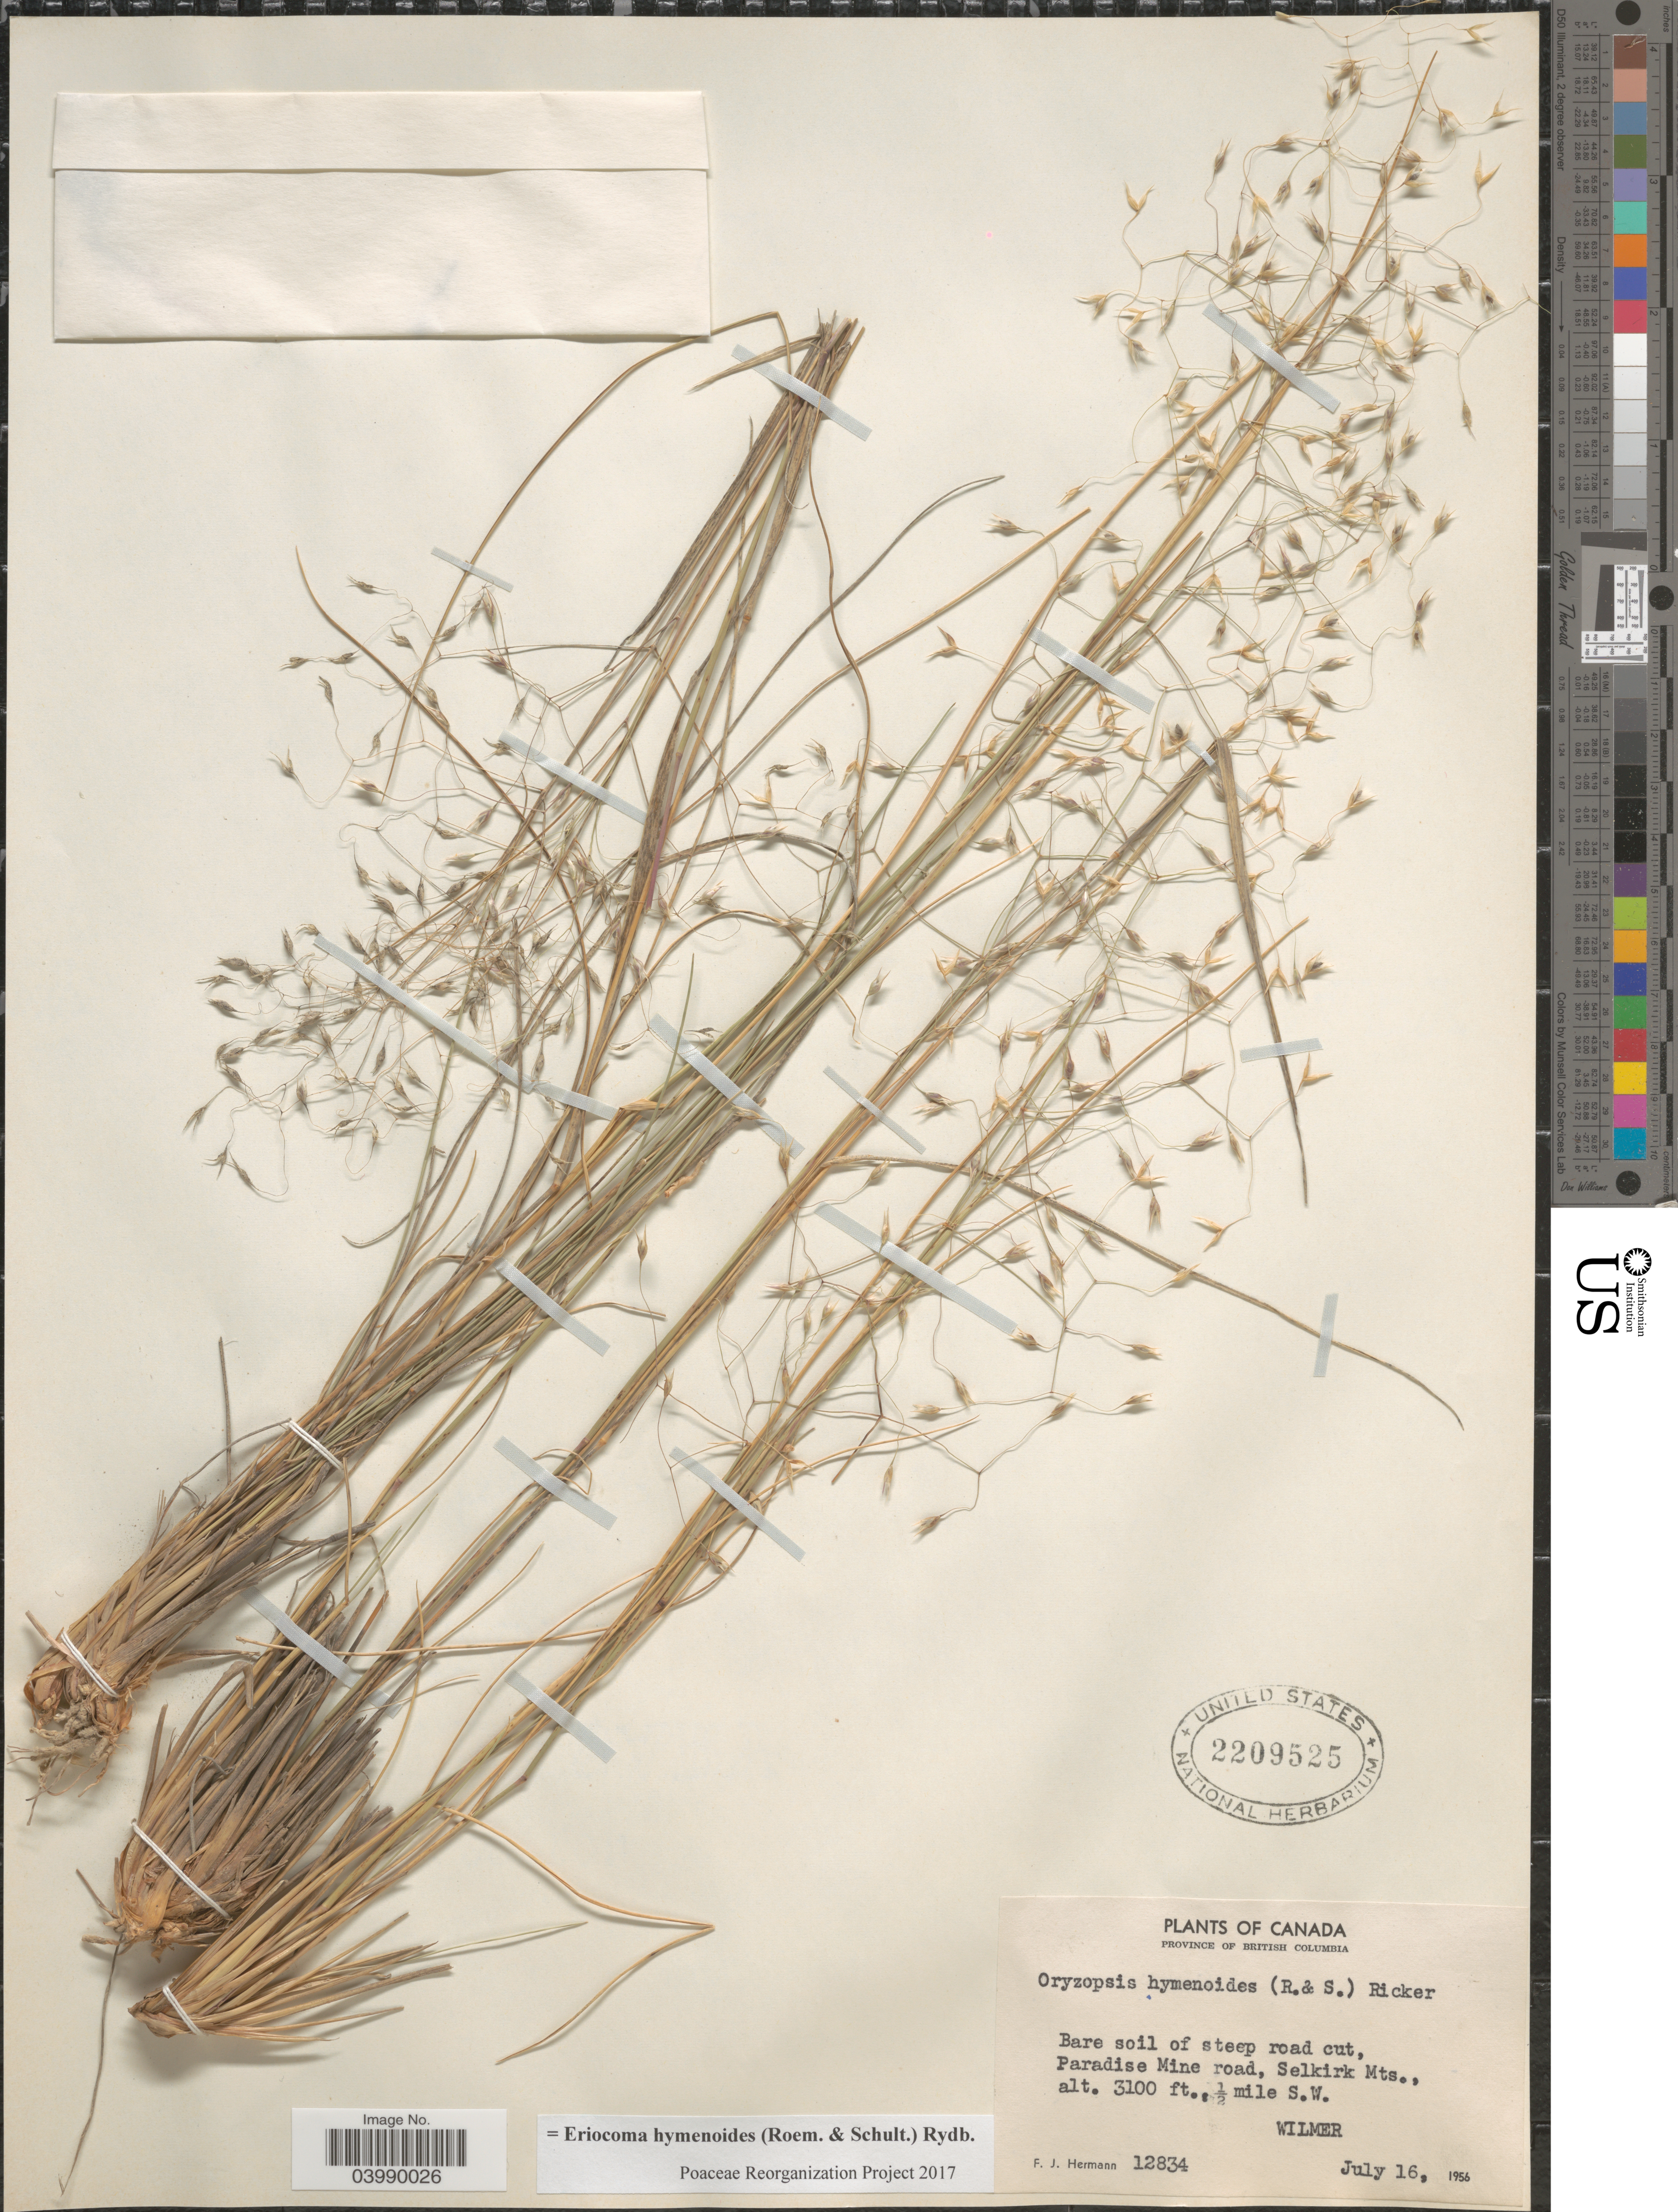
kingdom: Plantae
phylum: Tracheophyta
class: Liliopsida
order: Poales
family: Poaceae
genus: Eriocoma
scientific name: Eriocoma hymenoides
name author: (Roem. & Schult.) Rydb.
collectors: F. J. Hermann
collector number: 12834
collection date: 1956-07-16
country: Canada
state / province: British Columbia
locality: Paradise Mine road, Selkirk Mts., ½ mile S.W. Wilmer.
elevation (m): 945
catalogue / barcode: US 2209525